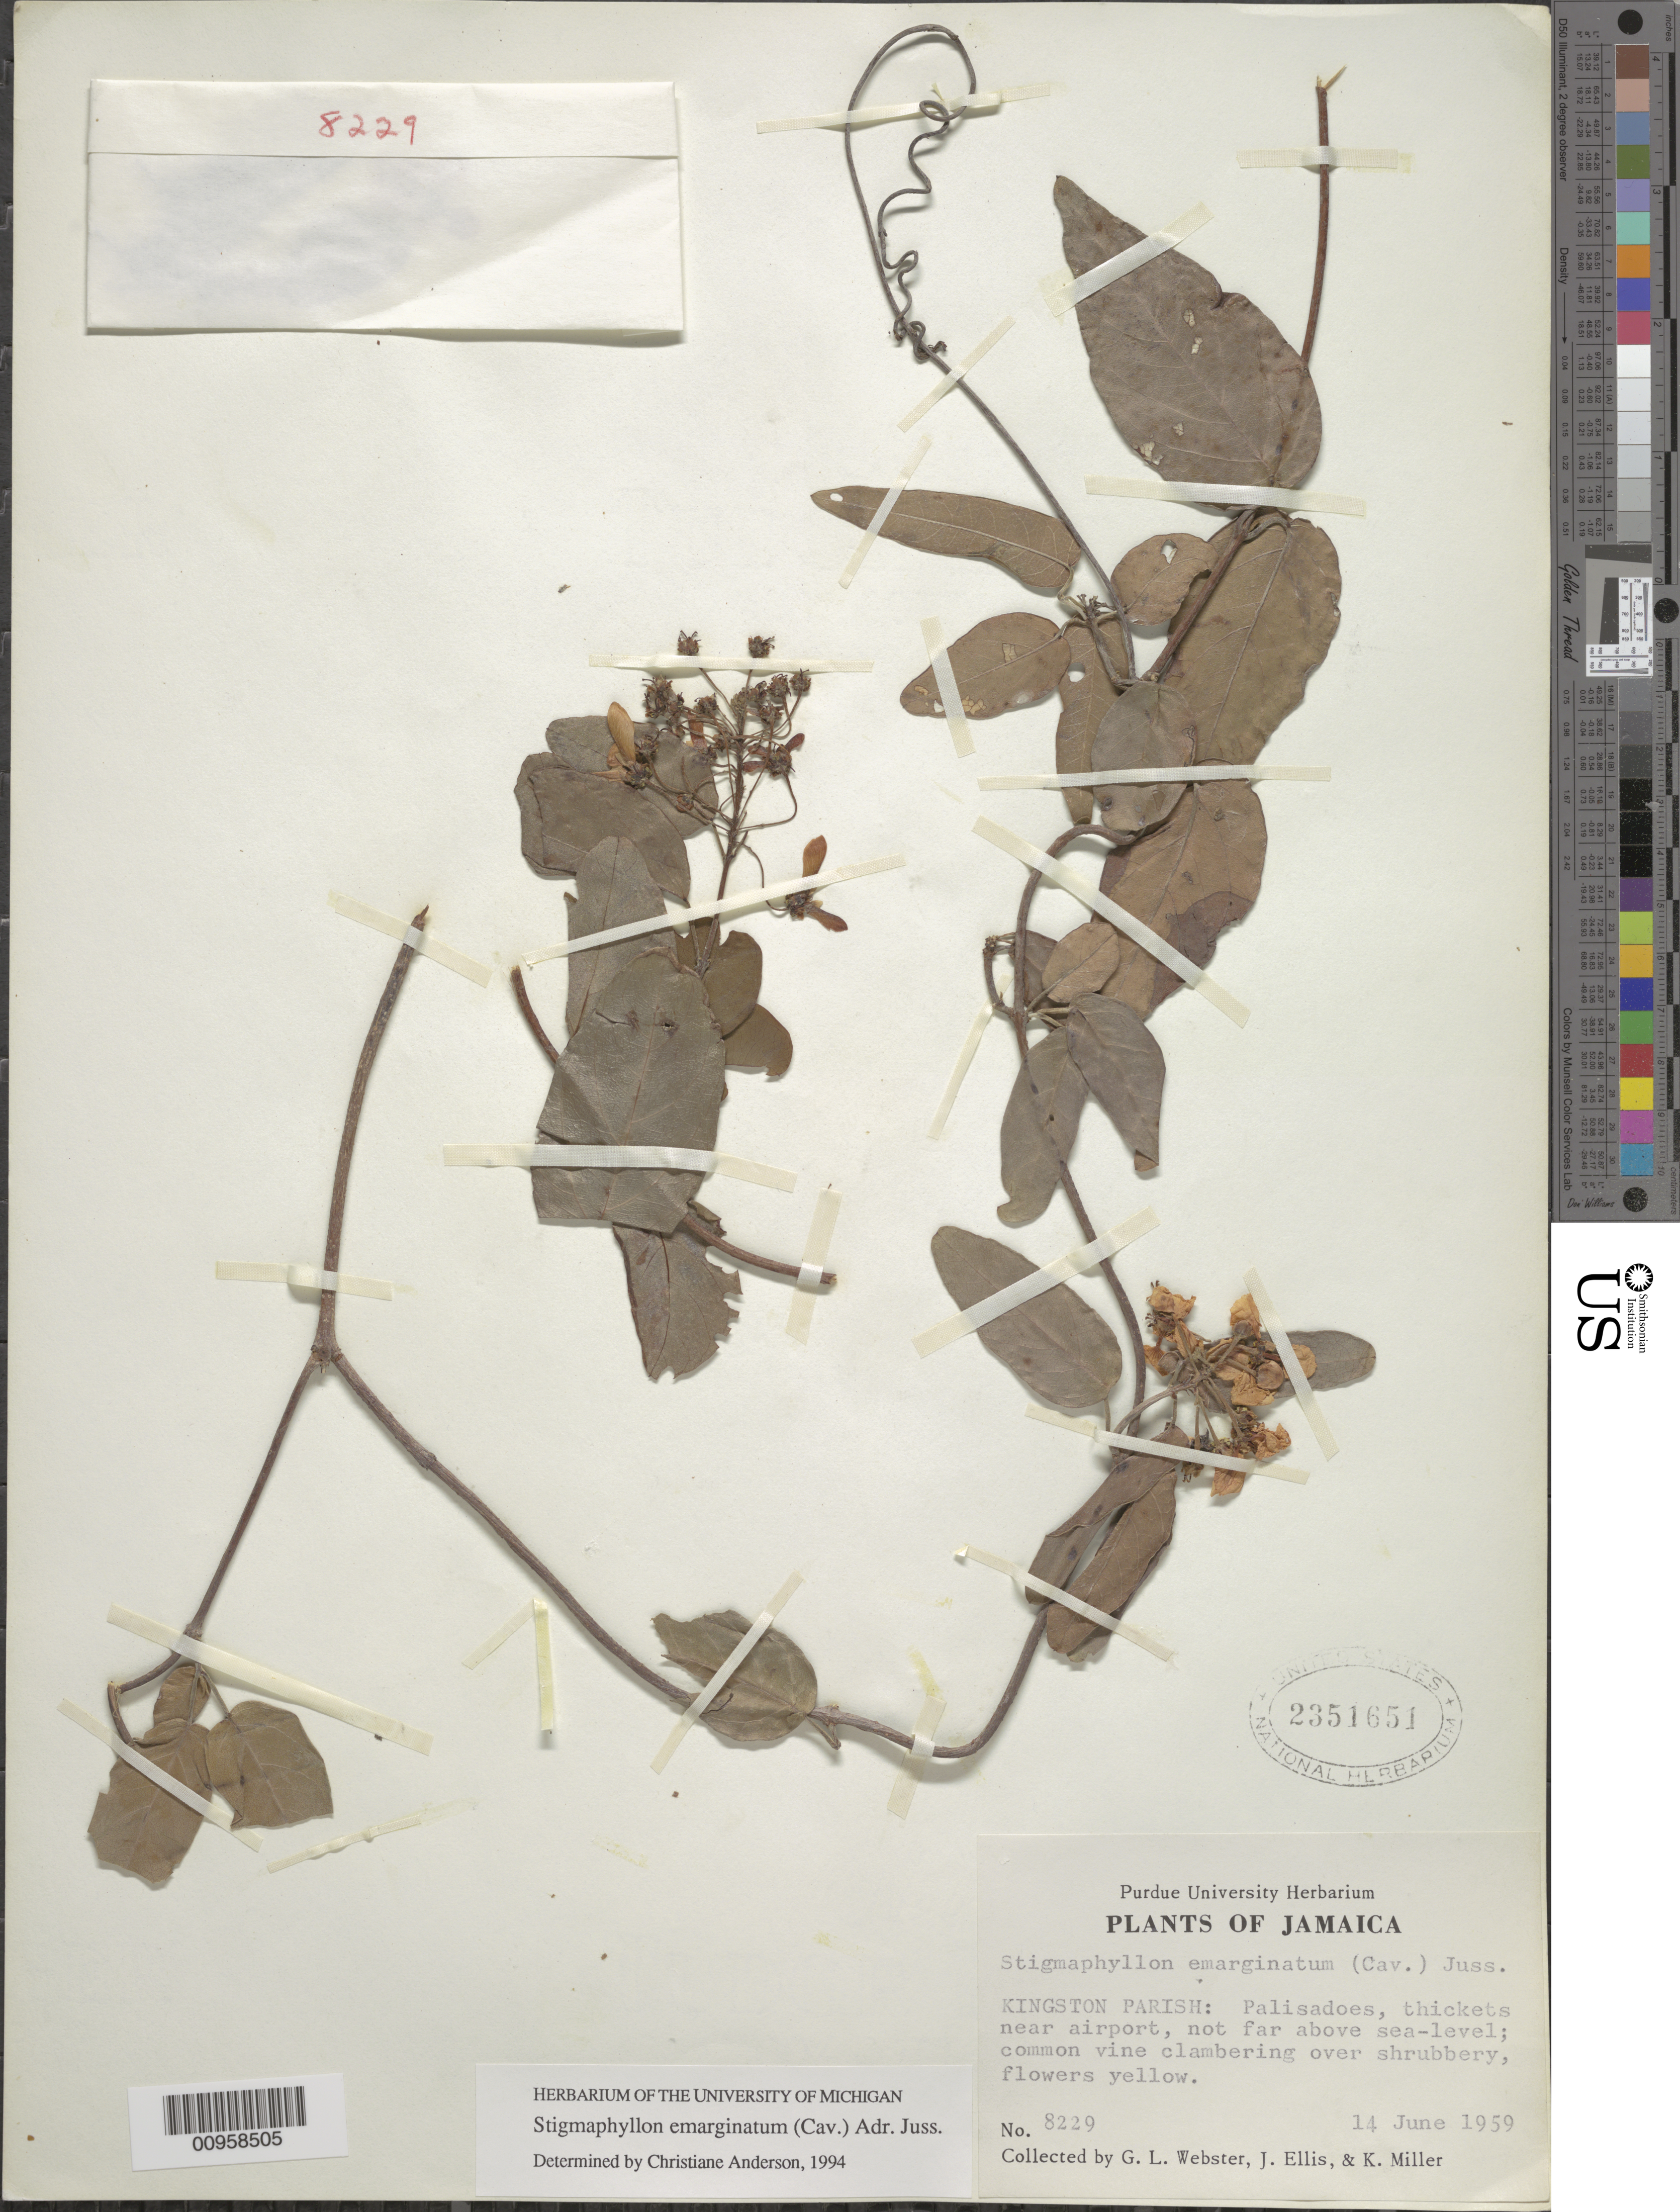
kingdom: Plantae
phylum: Tracheophyta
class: Magnoliopsida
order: Malpighiales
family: Malpighiaceae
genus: Stigmaphyllon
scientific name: Stigmaphyllon emarginatum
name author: (Cav.) A. Juss.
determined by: Anderson, C.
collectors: G. L. Webster, J. Ellis & K. Miller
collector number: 8229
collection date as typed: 14 Jun 1959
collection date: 1959-06-14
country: Jamaica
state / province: Kingston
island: Jamaica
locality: Palisadoes, thickets near airport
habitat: Clambering over shrubbery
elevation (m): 0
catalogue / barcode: US 2351651